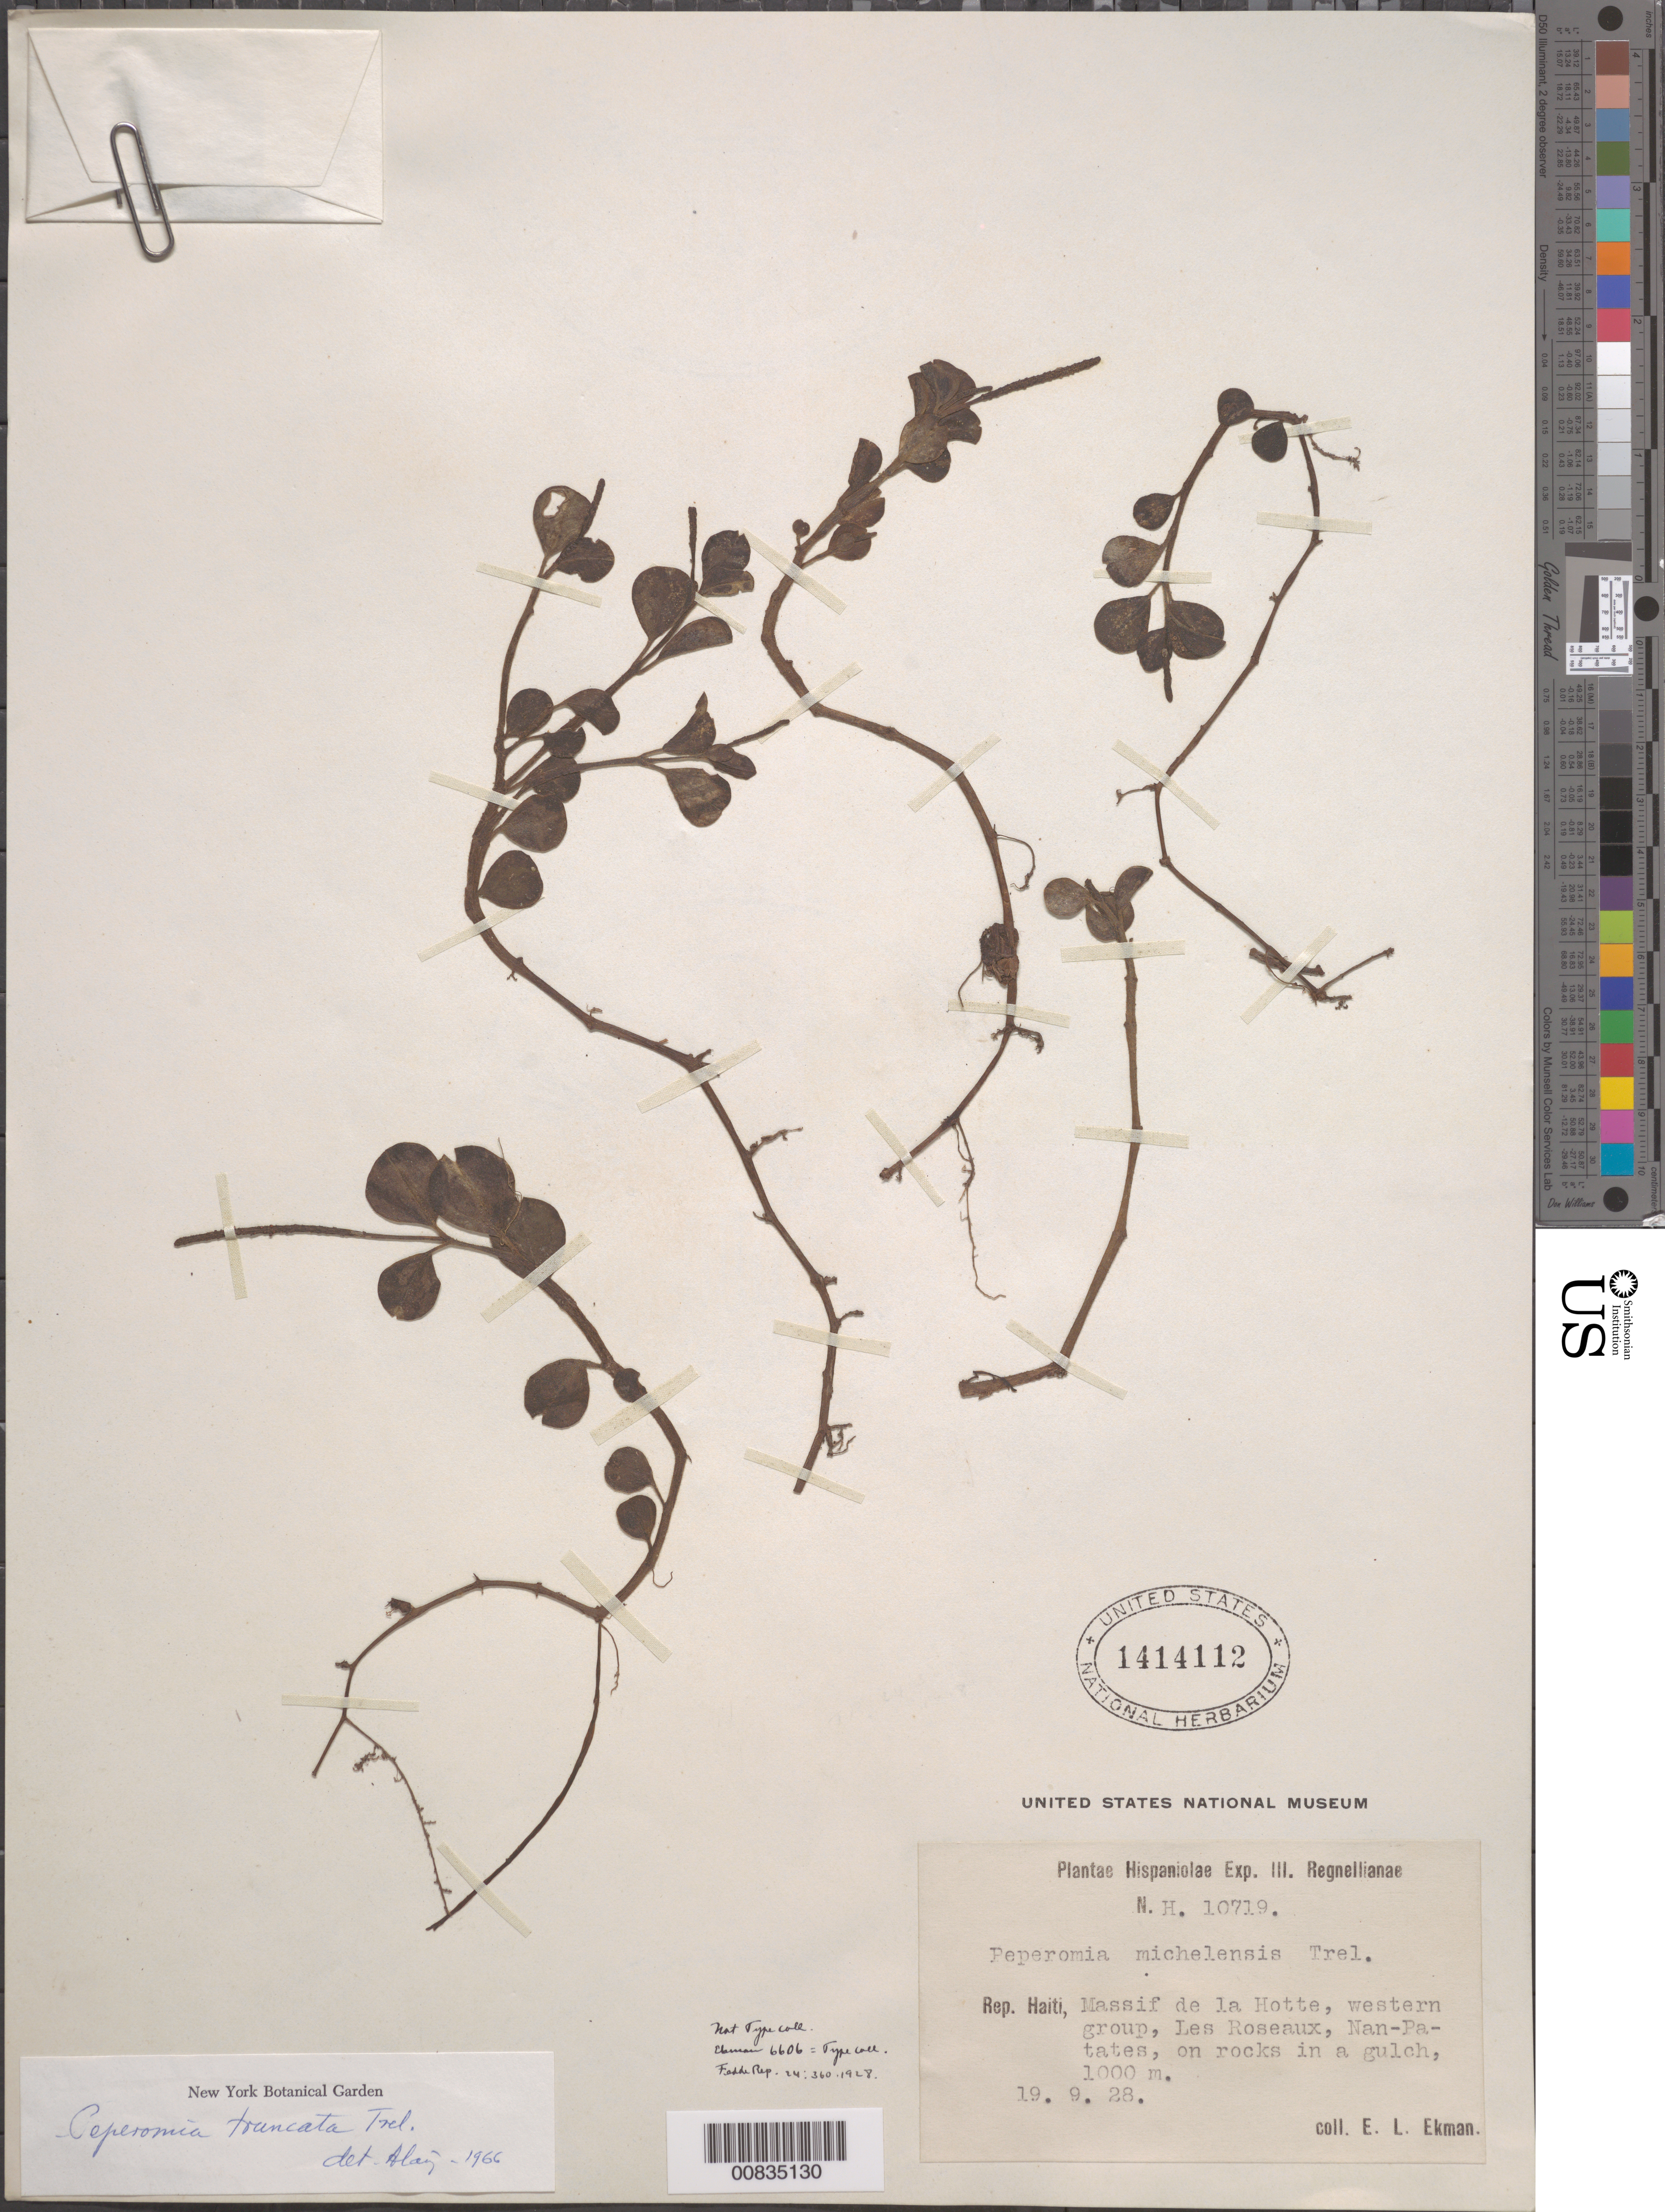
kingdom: Plantae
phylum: Tracheophyta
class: Magnoliopsida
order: Piperales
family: Piperaceae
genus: Peperomia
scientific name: Peperomia truncata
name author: Trel.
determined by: Liogier, Alain H.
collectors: E. L. Ekman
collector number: H 10719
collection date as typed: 19 Sep 1928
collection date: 1928-09-19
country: Haiti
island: Hispaniola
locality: Massif de la Hotte, western group, Les Roseaux, Nan-Patates.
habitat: On rocks in a gulch.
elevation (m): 1000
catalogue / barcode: US 1414112